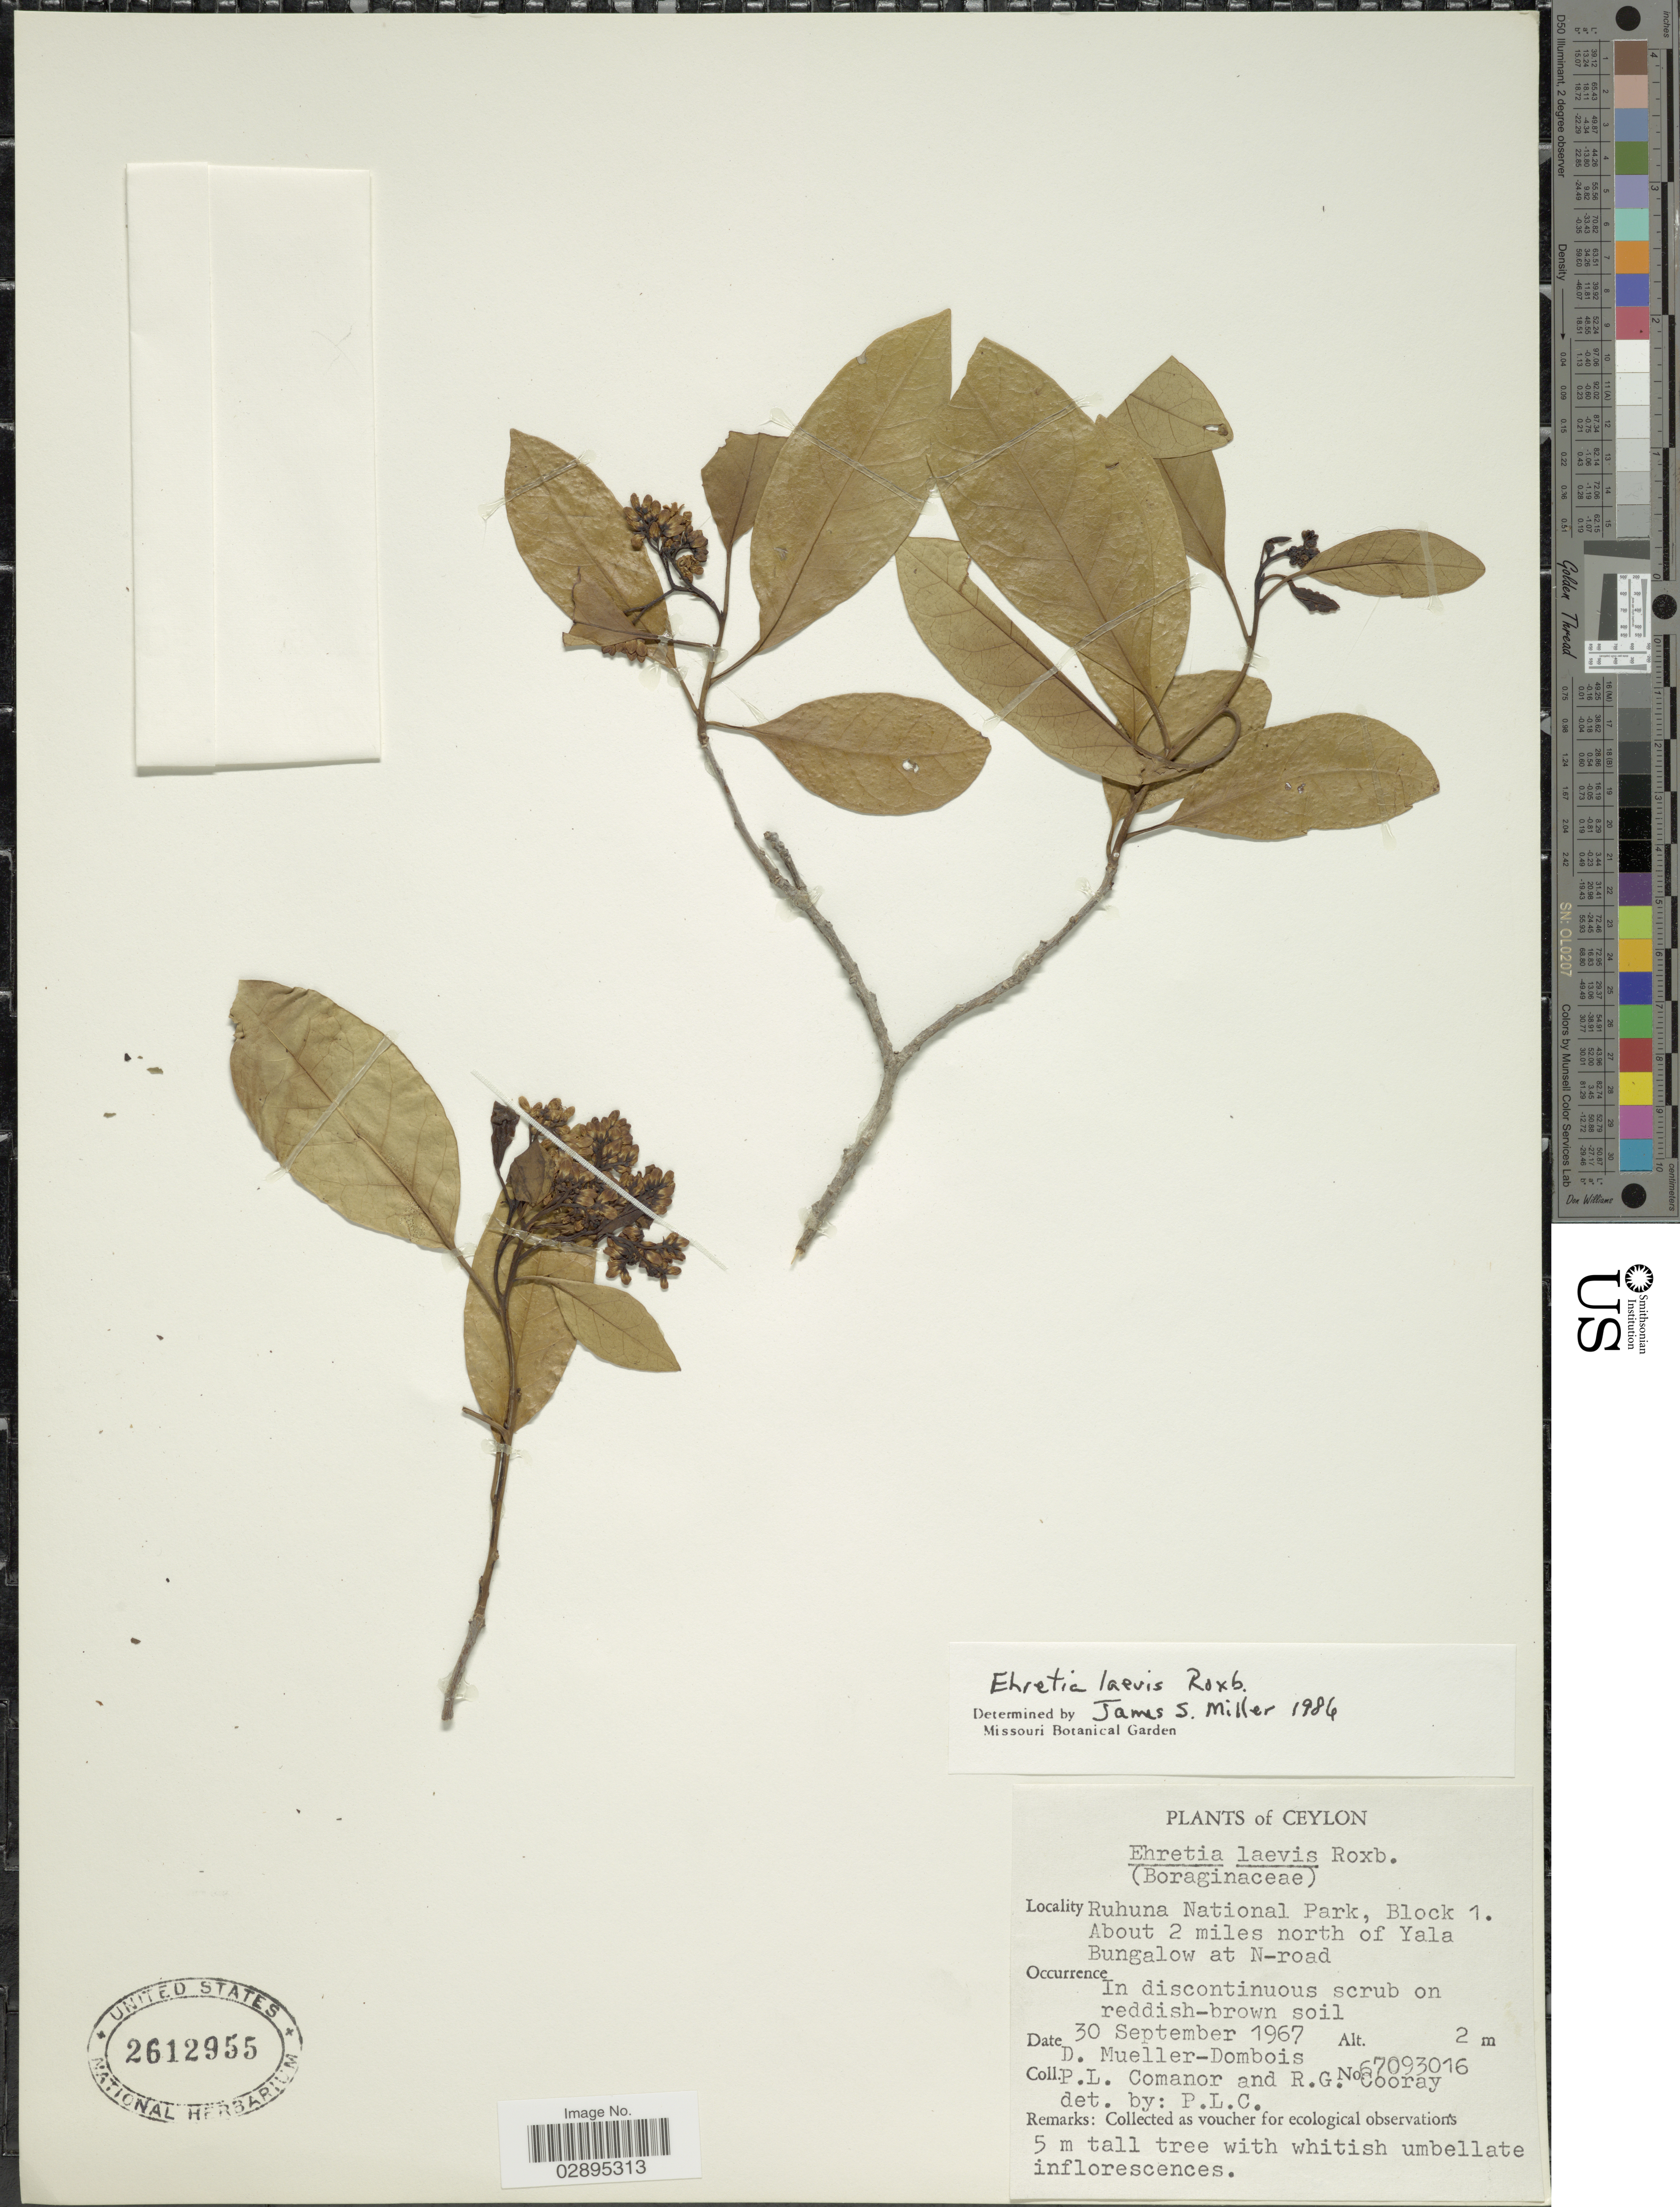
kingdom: Plantae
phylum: Tracheophyta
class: Magnoliopsida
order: Boraginales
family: Ehretiaceae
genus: Ehretia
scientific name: Ehretia laevis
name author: Roxb.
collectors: D. Mueller-Dombois, P. Comanor & R. Cooray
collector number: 67093016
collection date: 1967-09-30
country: Sri Lanka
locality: Ceylon. Ruhuna National Park, Block I. About 2 miles north of Yala Bungalow at N-road.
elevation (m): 2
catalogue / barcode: US 2612955